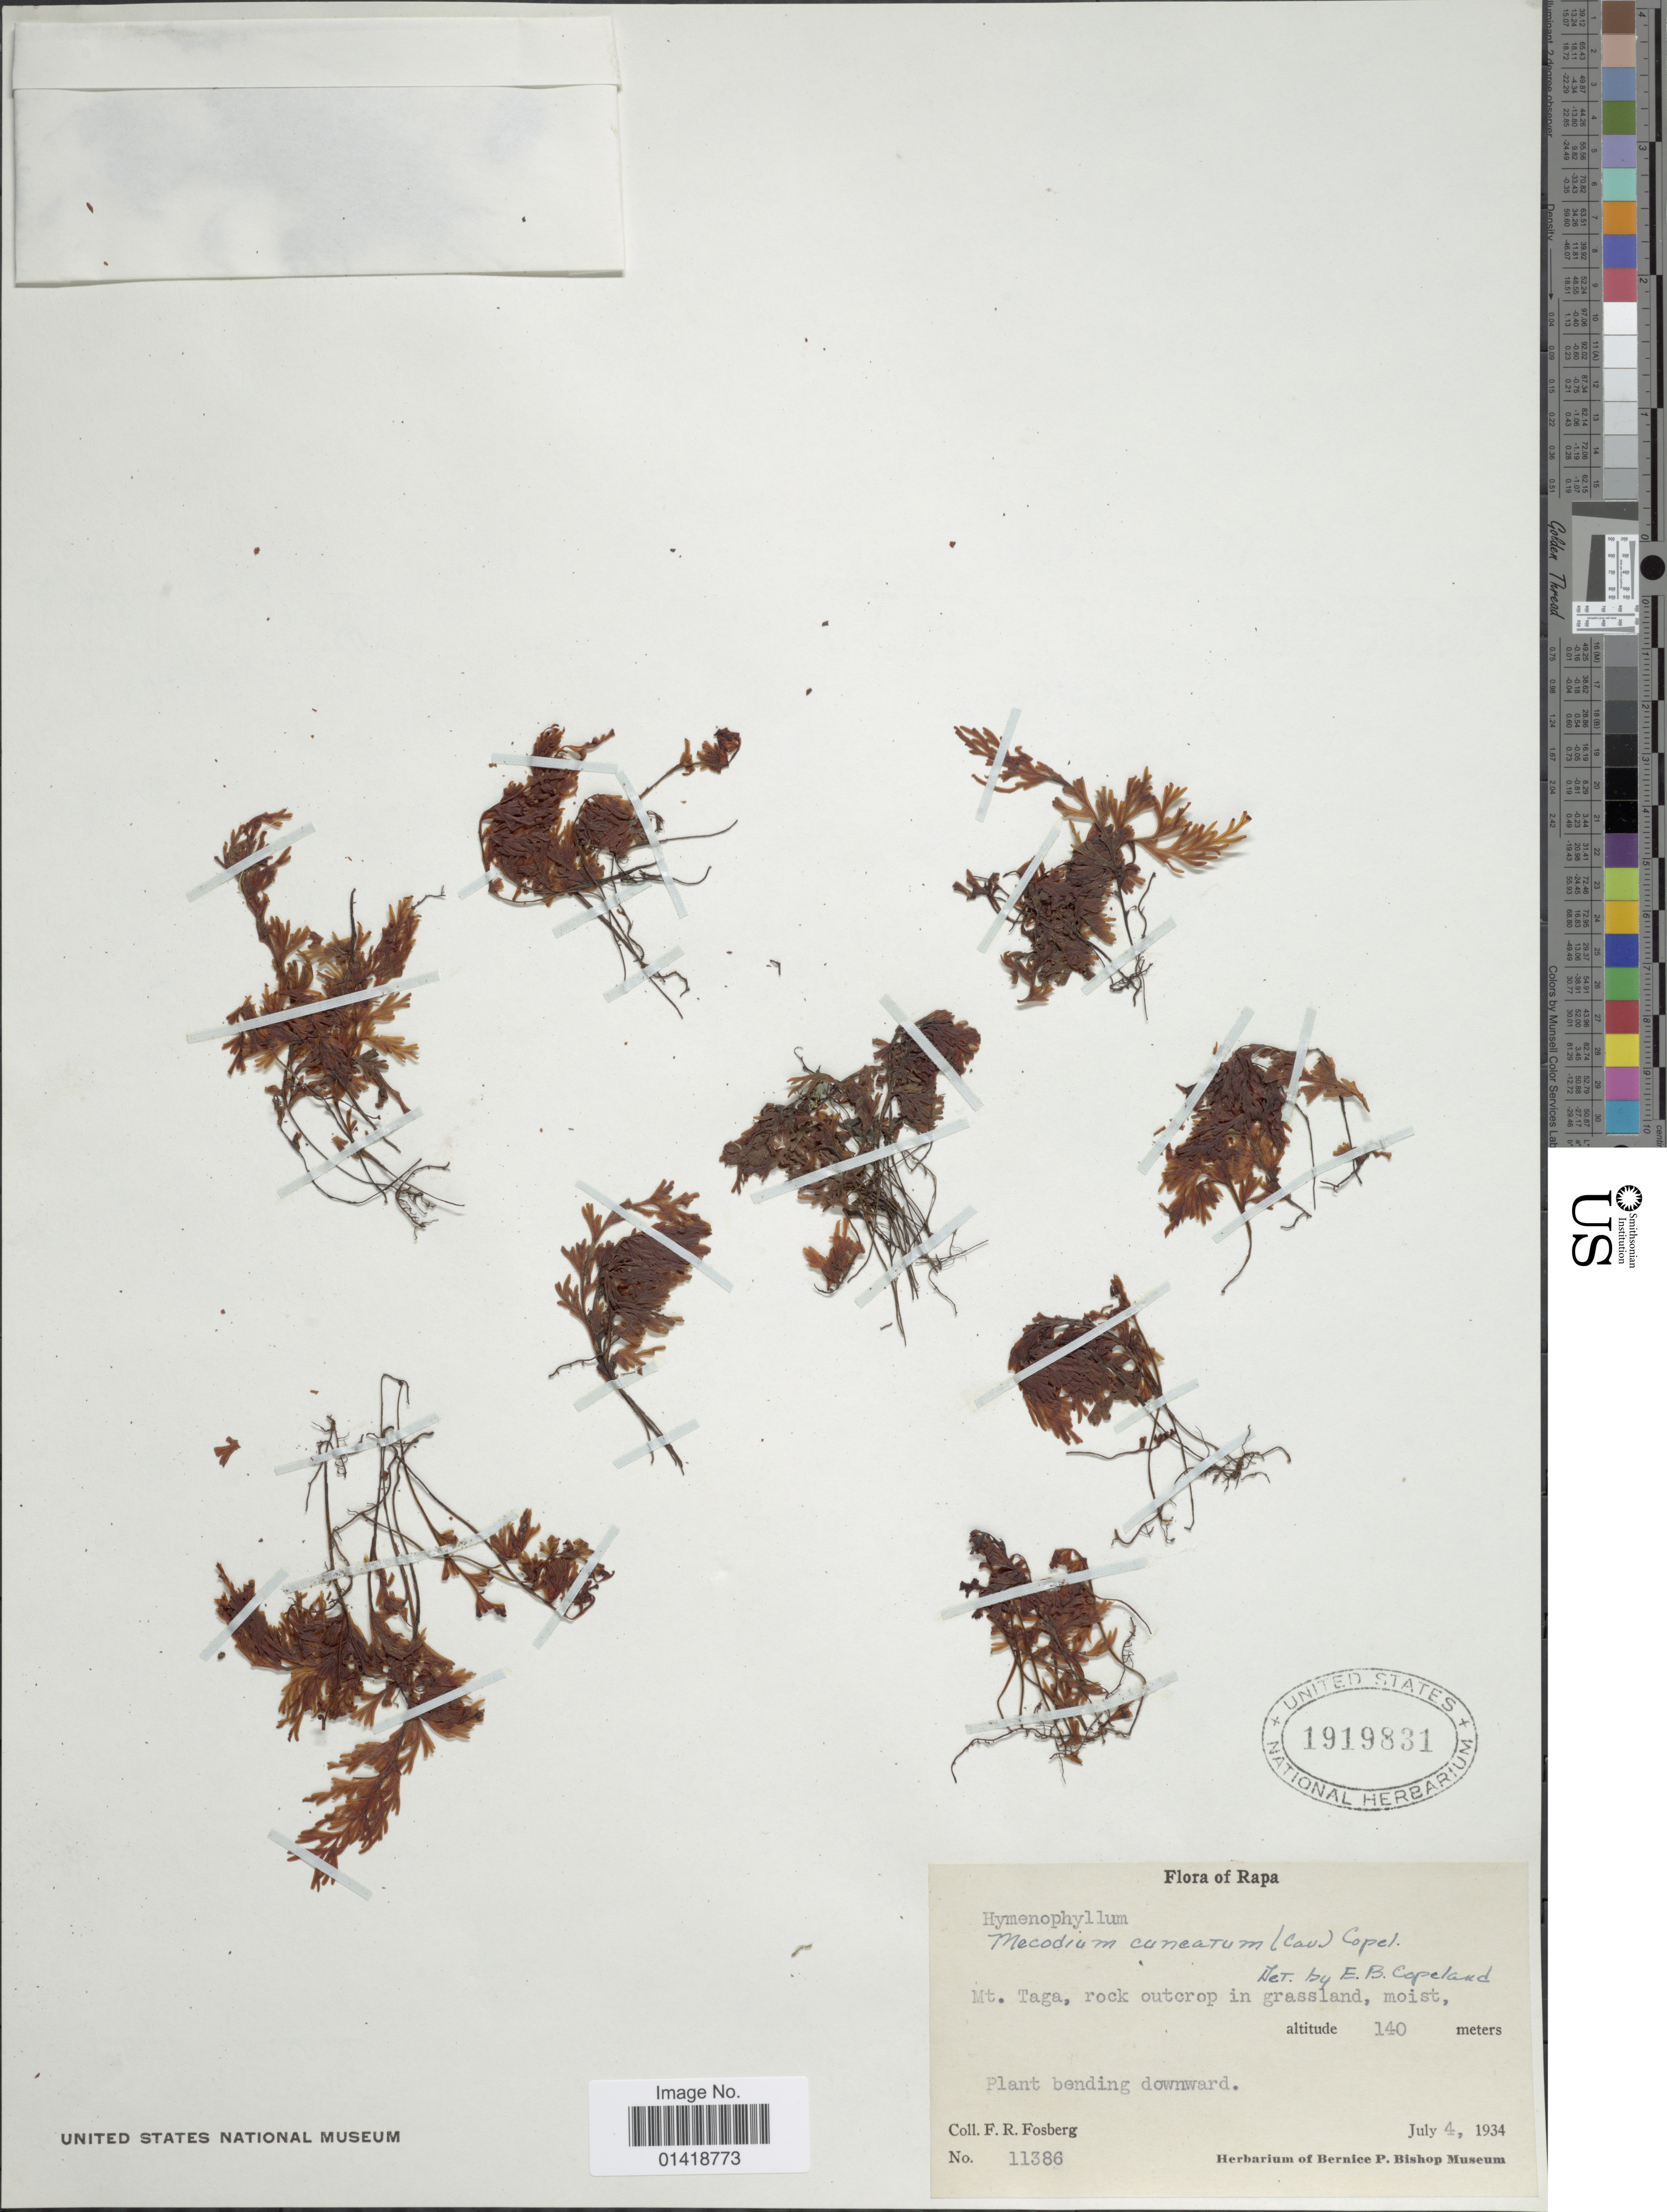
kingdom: Plantae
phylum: Tracheophyta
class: Polypodiopsida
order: Hymenophyllales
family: Hymenophyllaceae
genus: Hymenophyllum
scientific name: Hymenophyllum cuneatum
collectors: F. R. Fosberg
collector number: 11386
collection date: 1934-07-04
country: French Polynesia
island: Rapa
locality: Rapa. Mt. Taga, rock outcrop in grassland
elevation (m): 140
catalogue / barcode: US 1919831